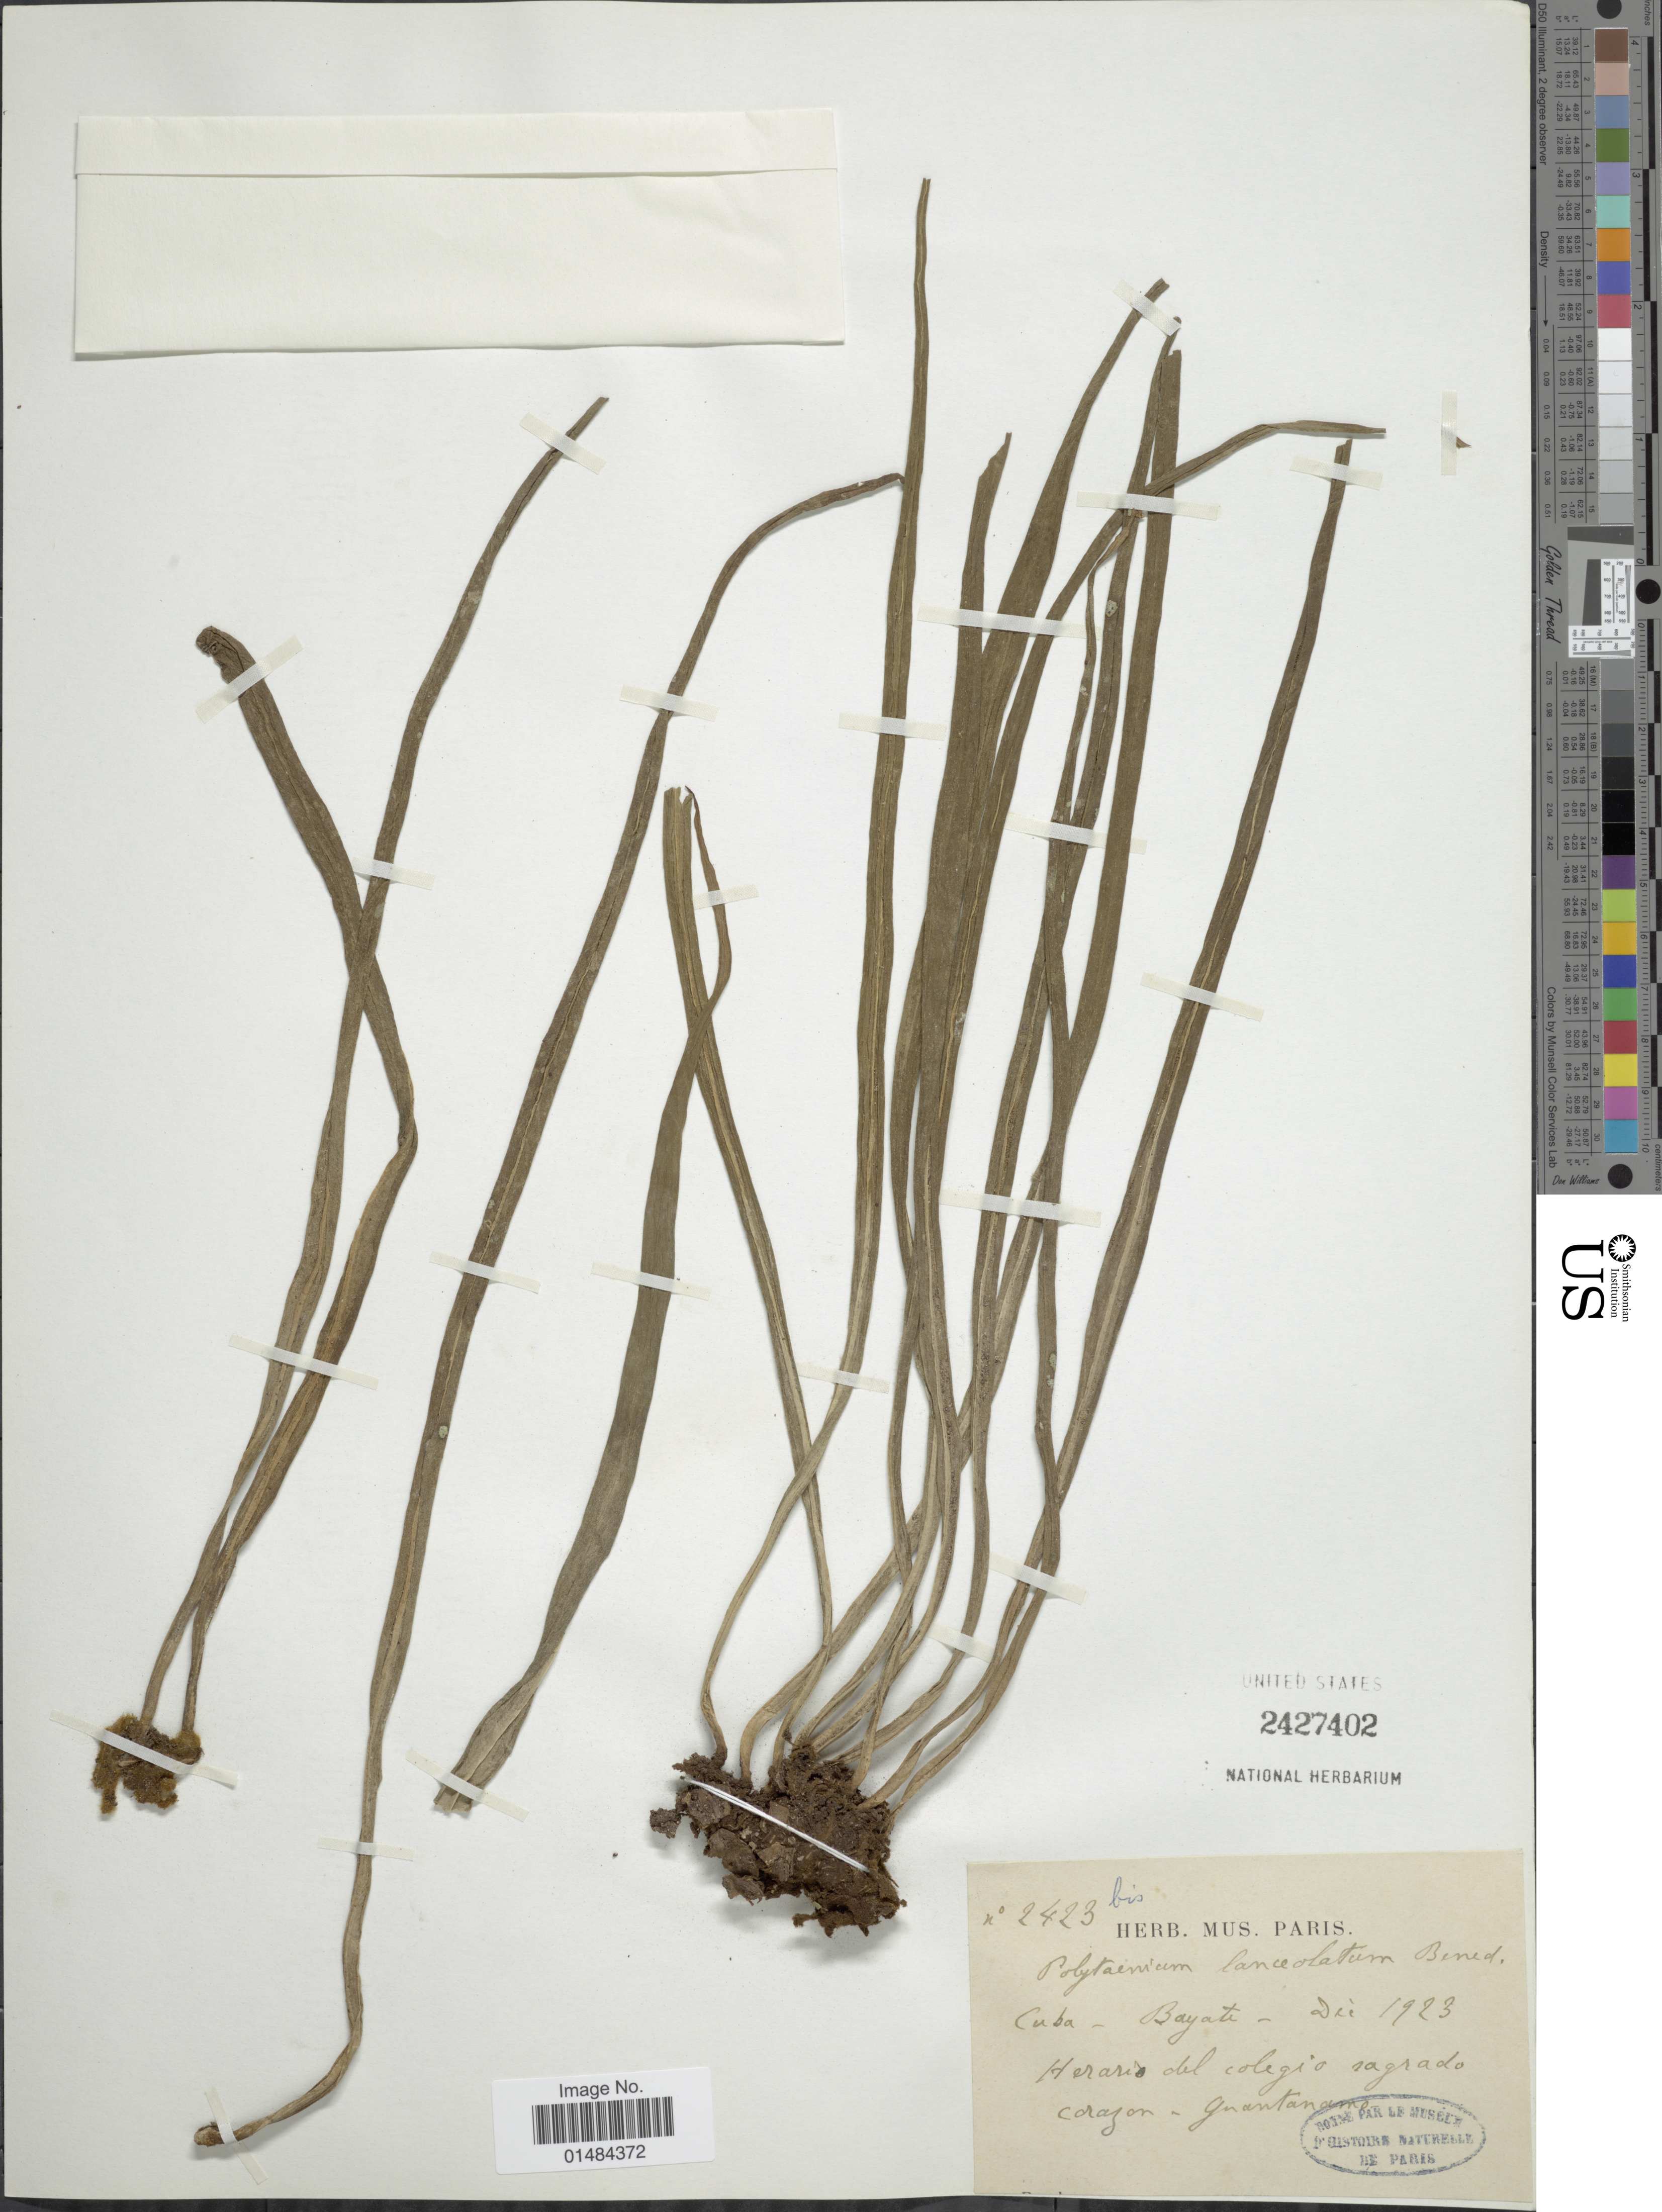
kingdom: Plantae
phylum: Tracheophyta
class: Polypodiopsida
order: Polypodiales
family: Pteridaceae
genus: Polytaenium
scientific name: Polytaenium lanceolatum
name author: (L.) Desv.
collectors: Herb. Mus. Paris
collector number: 2423bis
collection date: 1923-12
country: Cuba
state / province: Guantánamo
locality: Cuba, Bayate, Herario del colegio sagrado corazon.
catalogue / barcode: US 2427402